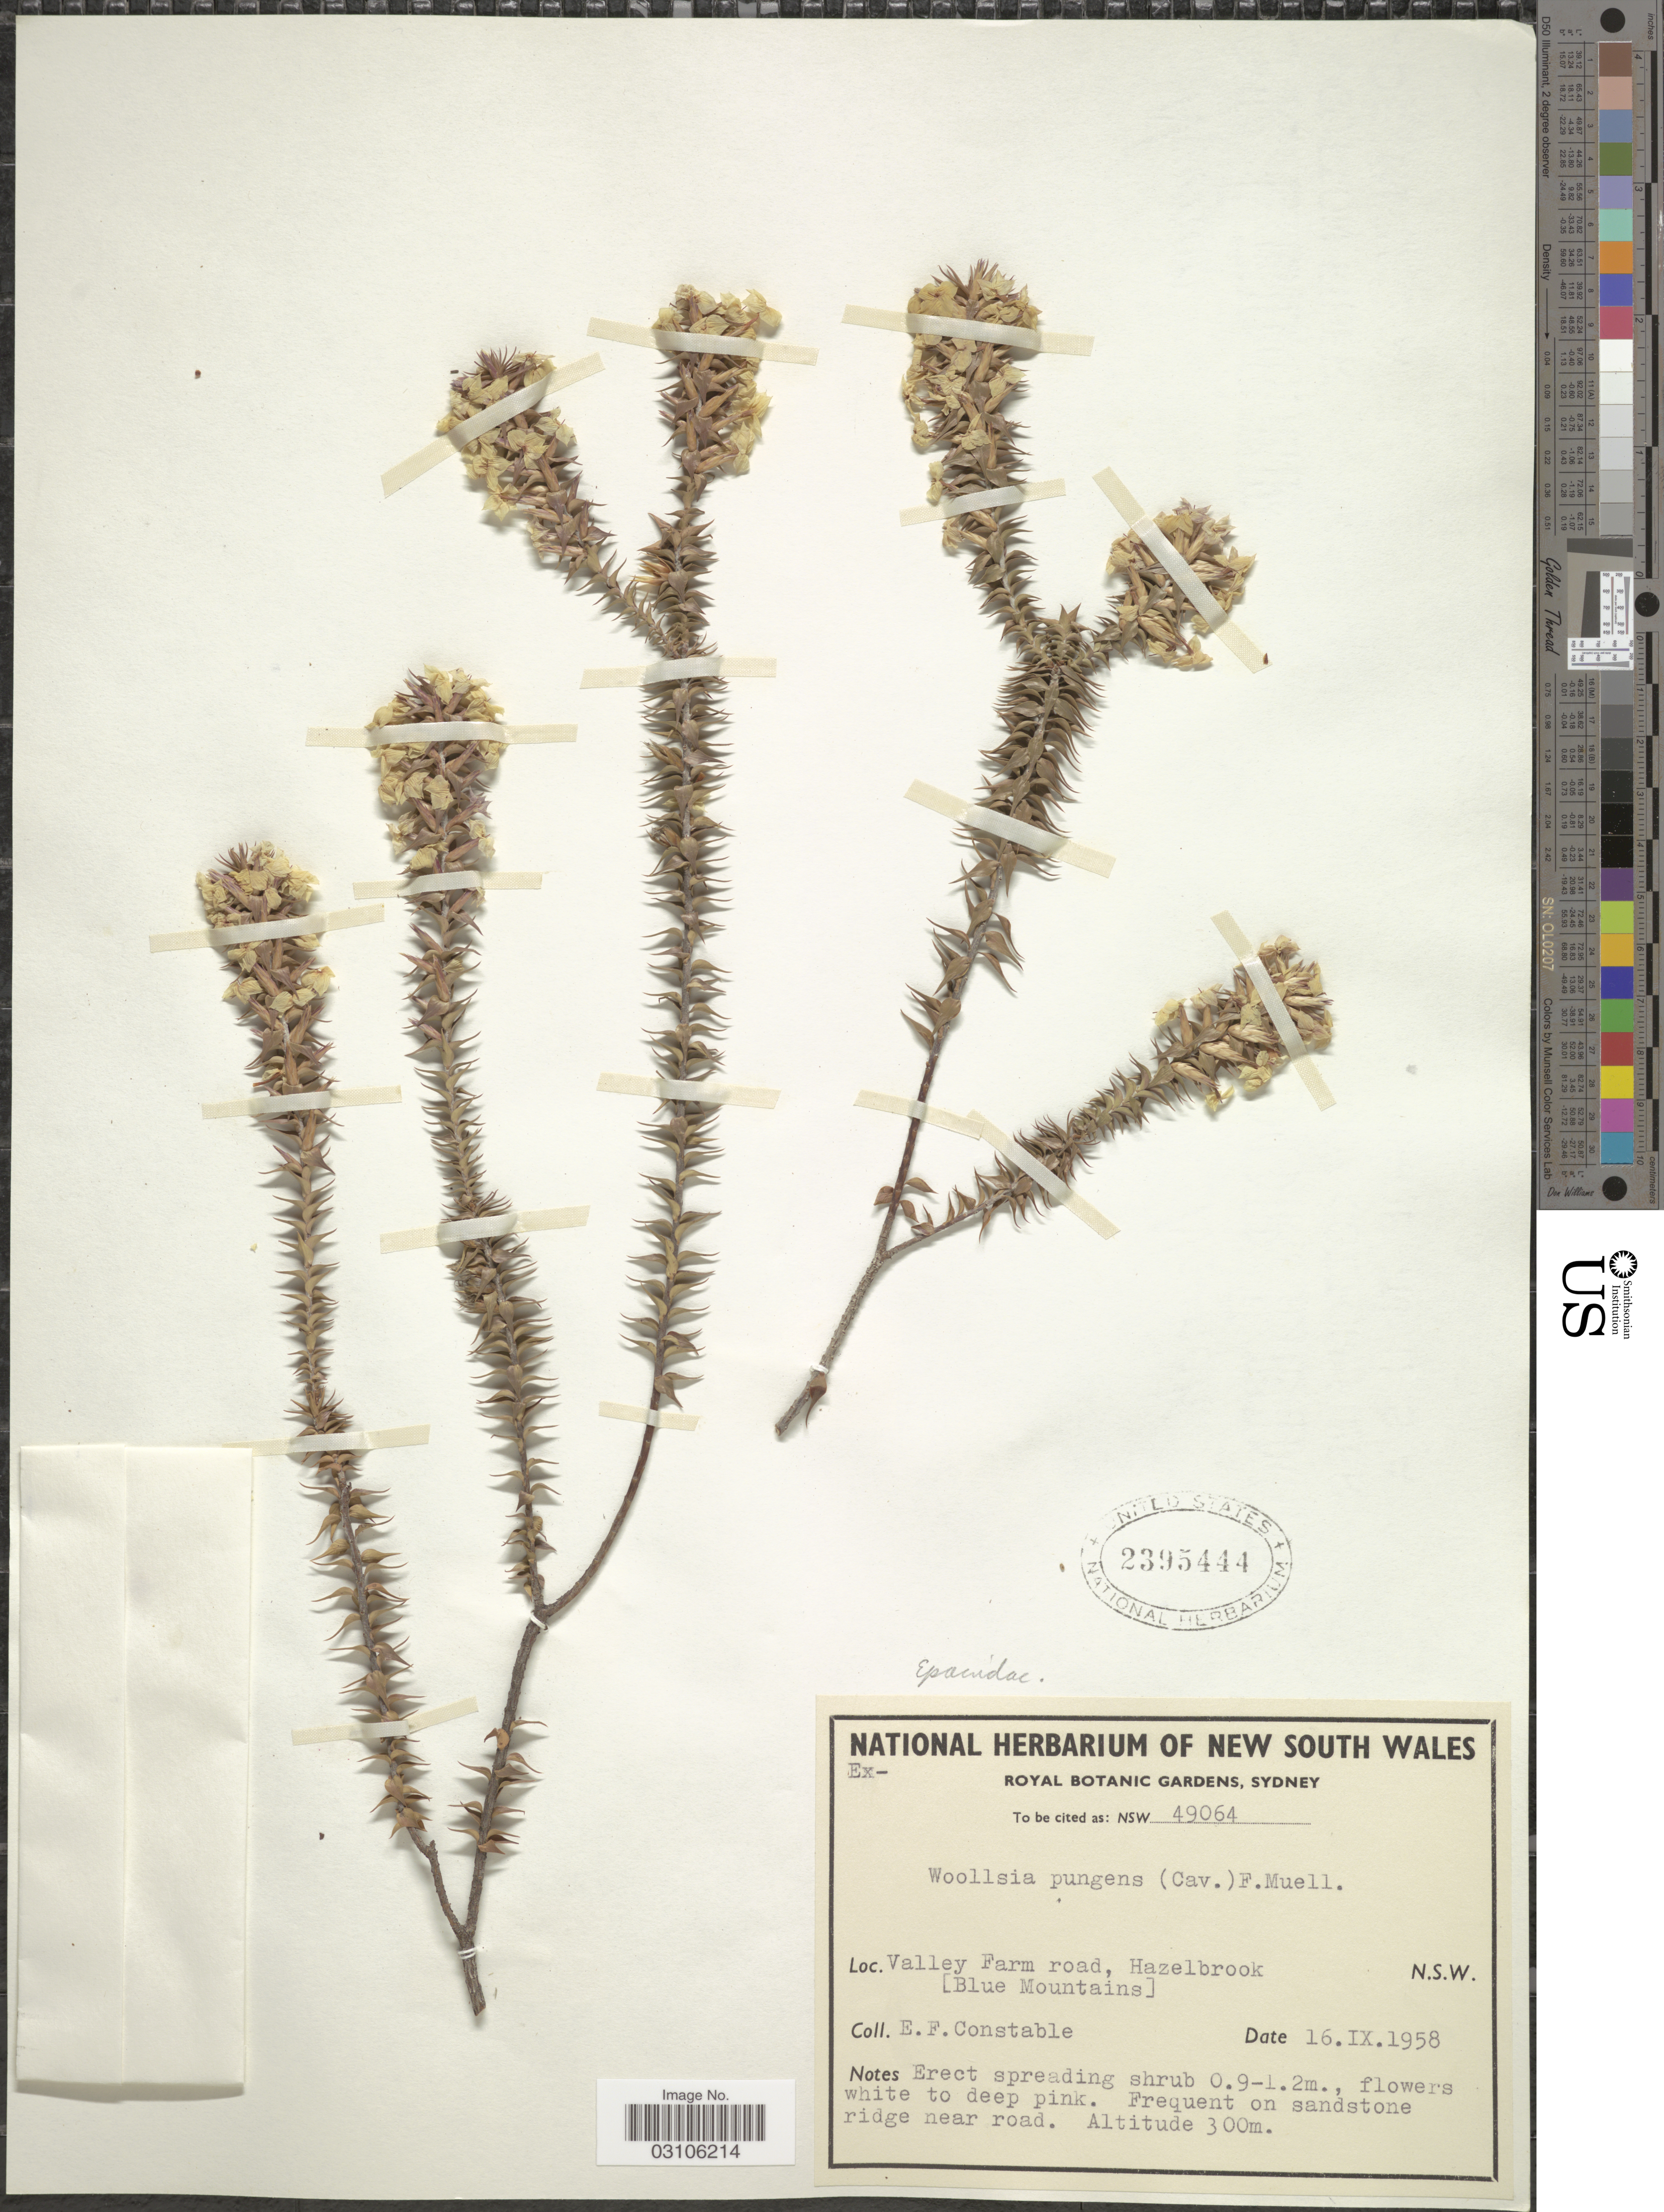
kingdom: Plantae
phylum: Tracheophyta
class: Magnoliopsida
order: Ericales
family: Ericaceae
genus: Woollsia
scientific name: Woollsia pungens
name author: (Cav.) F. Muell.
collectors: E. F. Constable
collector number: NSW49064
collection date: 1958-09-16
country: Australia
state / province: New South Wales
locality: N.S.W. Valley Farm road, Hazelbrook [Blue Mountains].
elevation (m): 300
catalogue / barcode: US 2395444